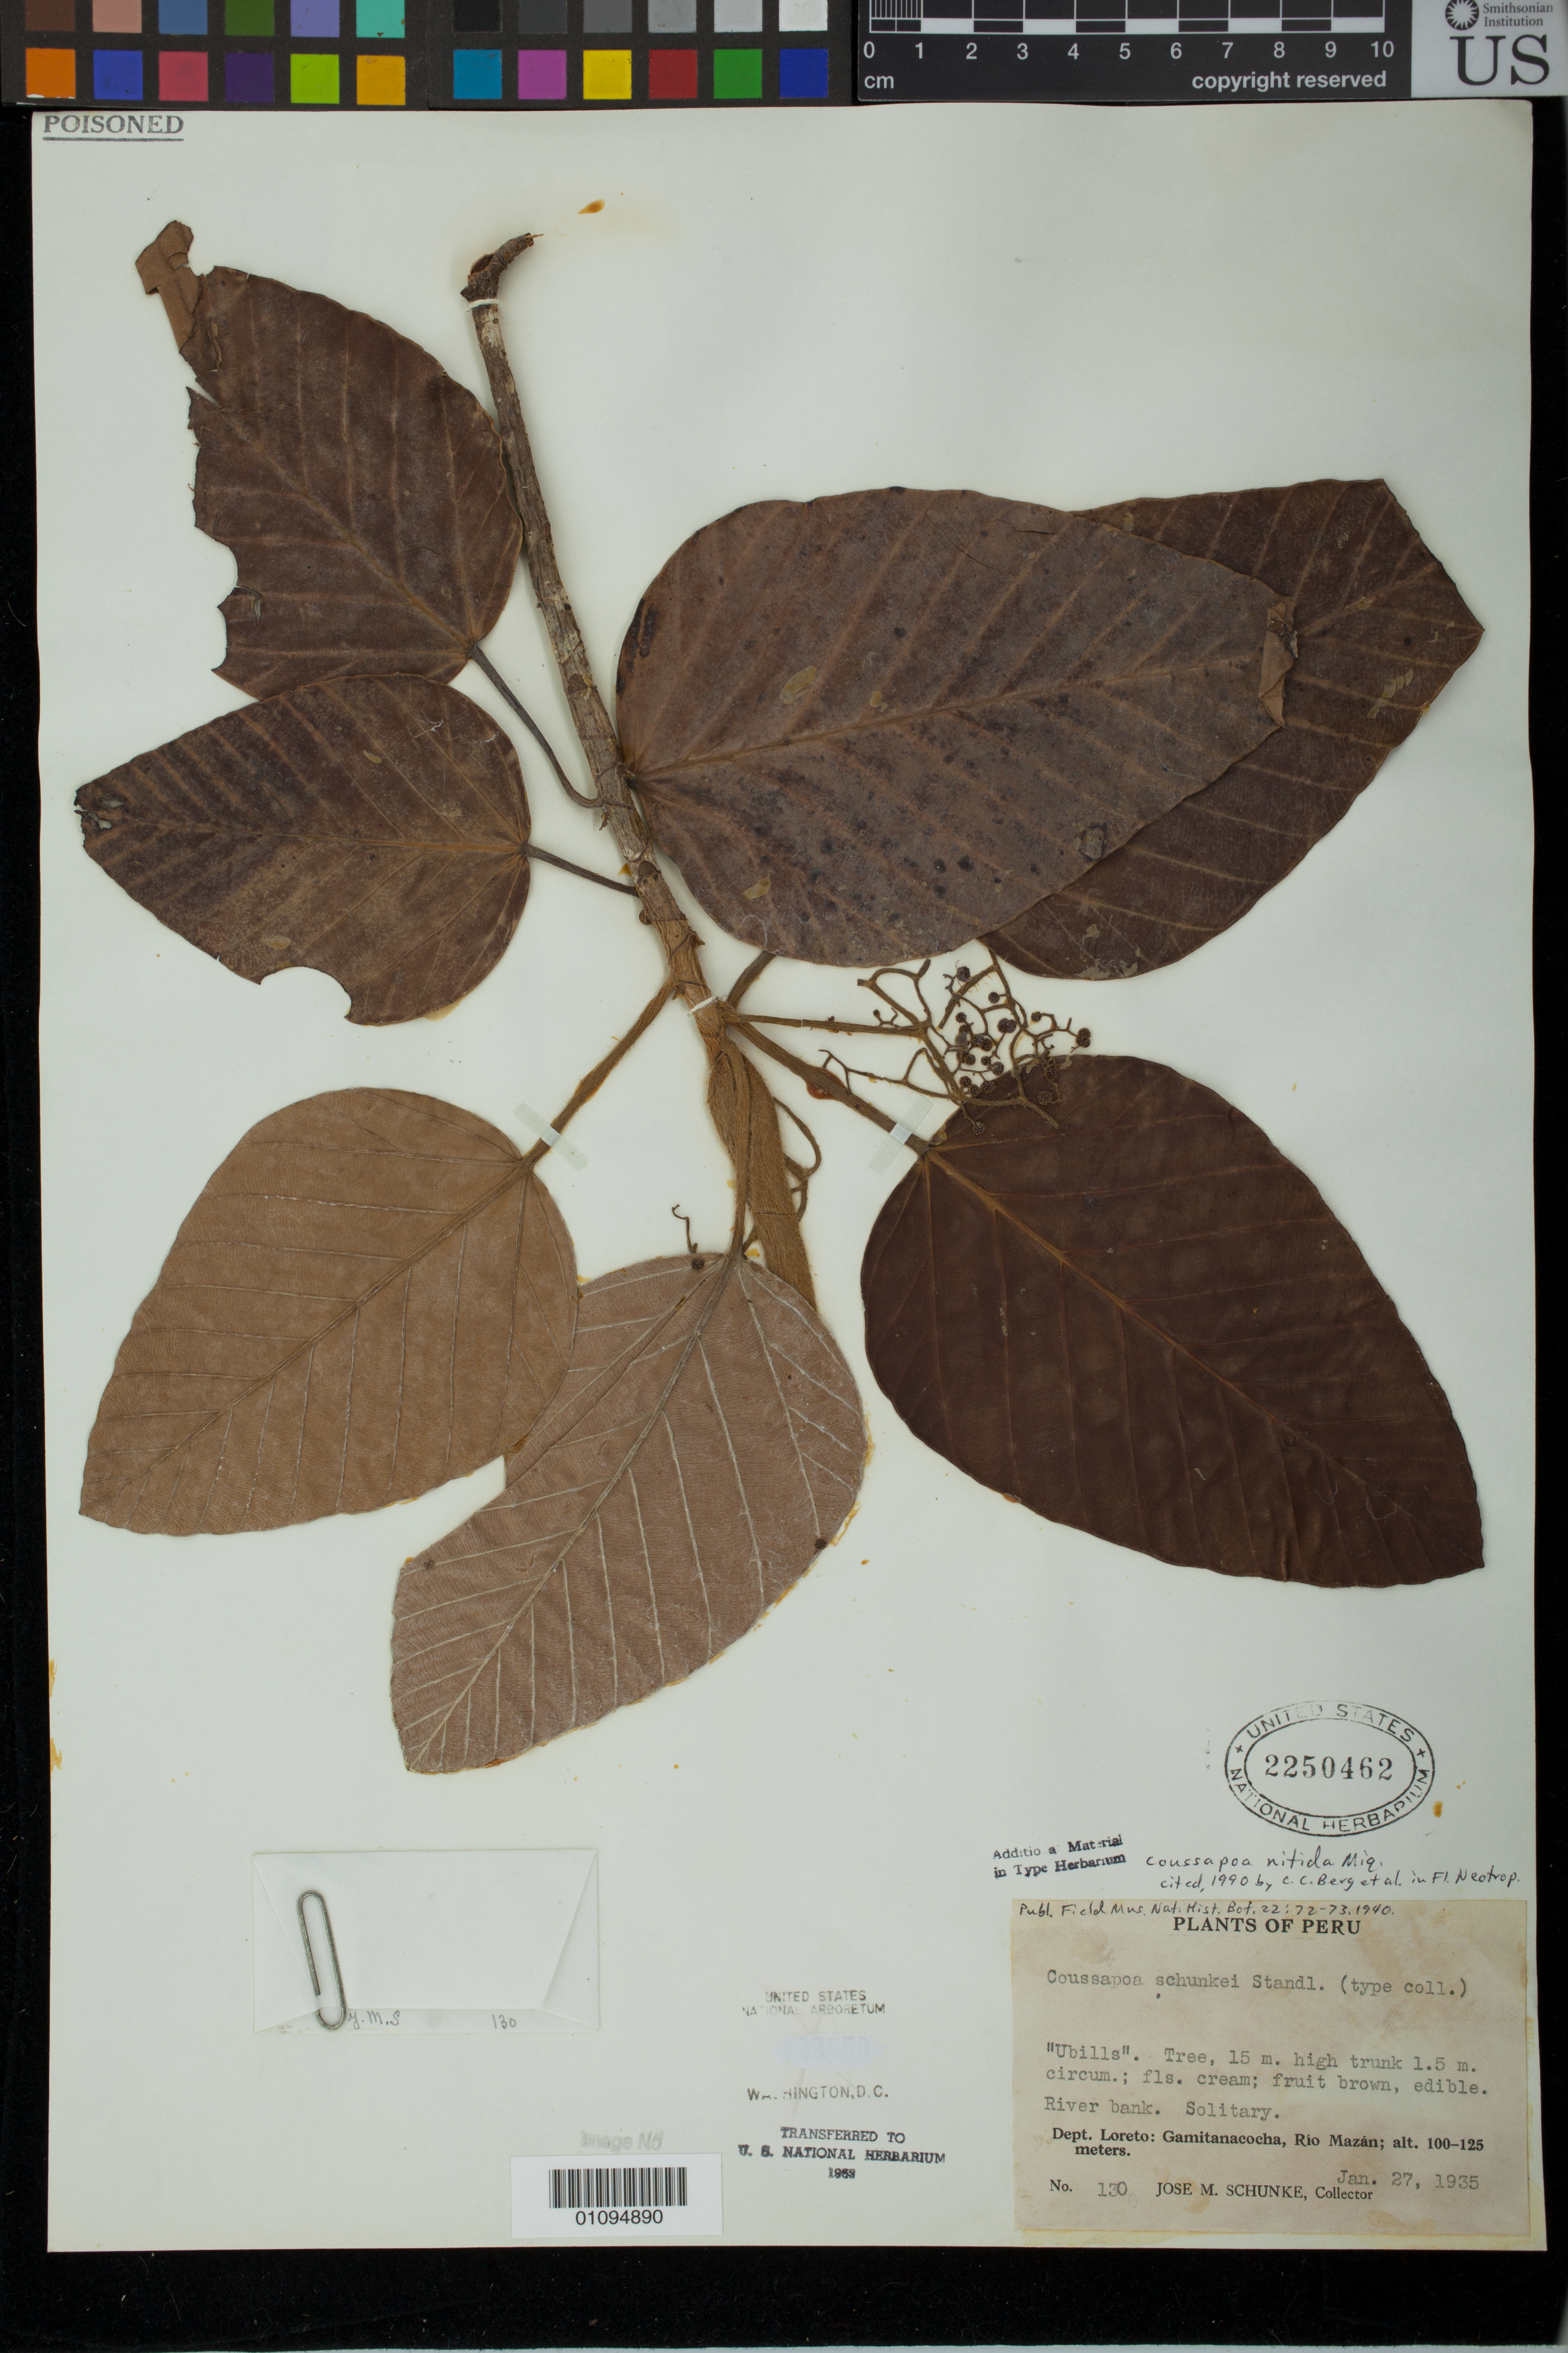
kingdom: Plantae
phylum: Tracheophyta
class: Magnoliopsida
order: Rosales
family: Urticaceae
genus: Coussapoa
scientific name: Coussapoa schunkei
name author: Standl.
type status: Isotype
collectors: J. M. Schunke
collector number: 130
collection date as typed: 27 Jan 1935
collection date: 1935-01-27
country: Peru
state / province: Loreto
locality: Rio Mazan, Gamitanacocha.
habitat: River bank. Solitary.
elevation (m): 100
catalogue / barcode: US 2250462